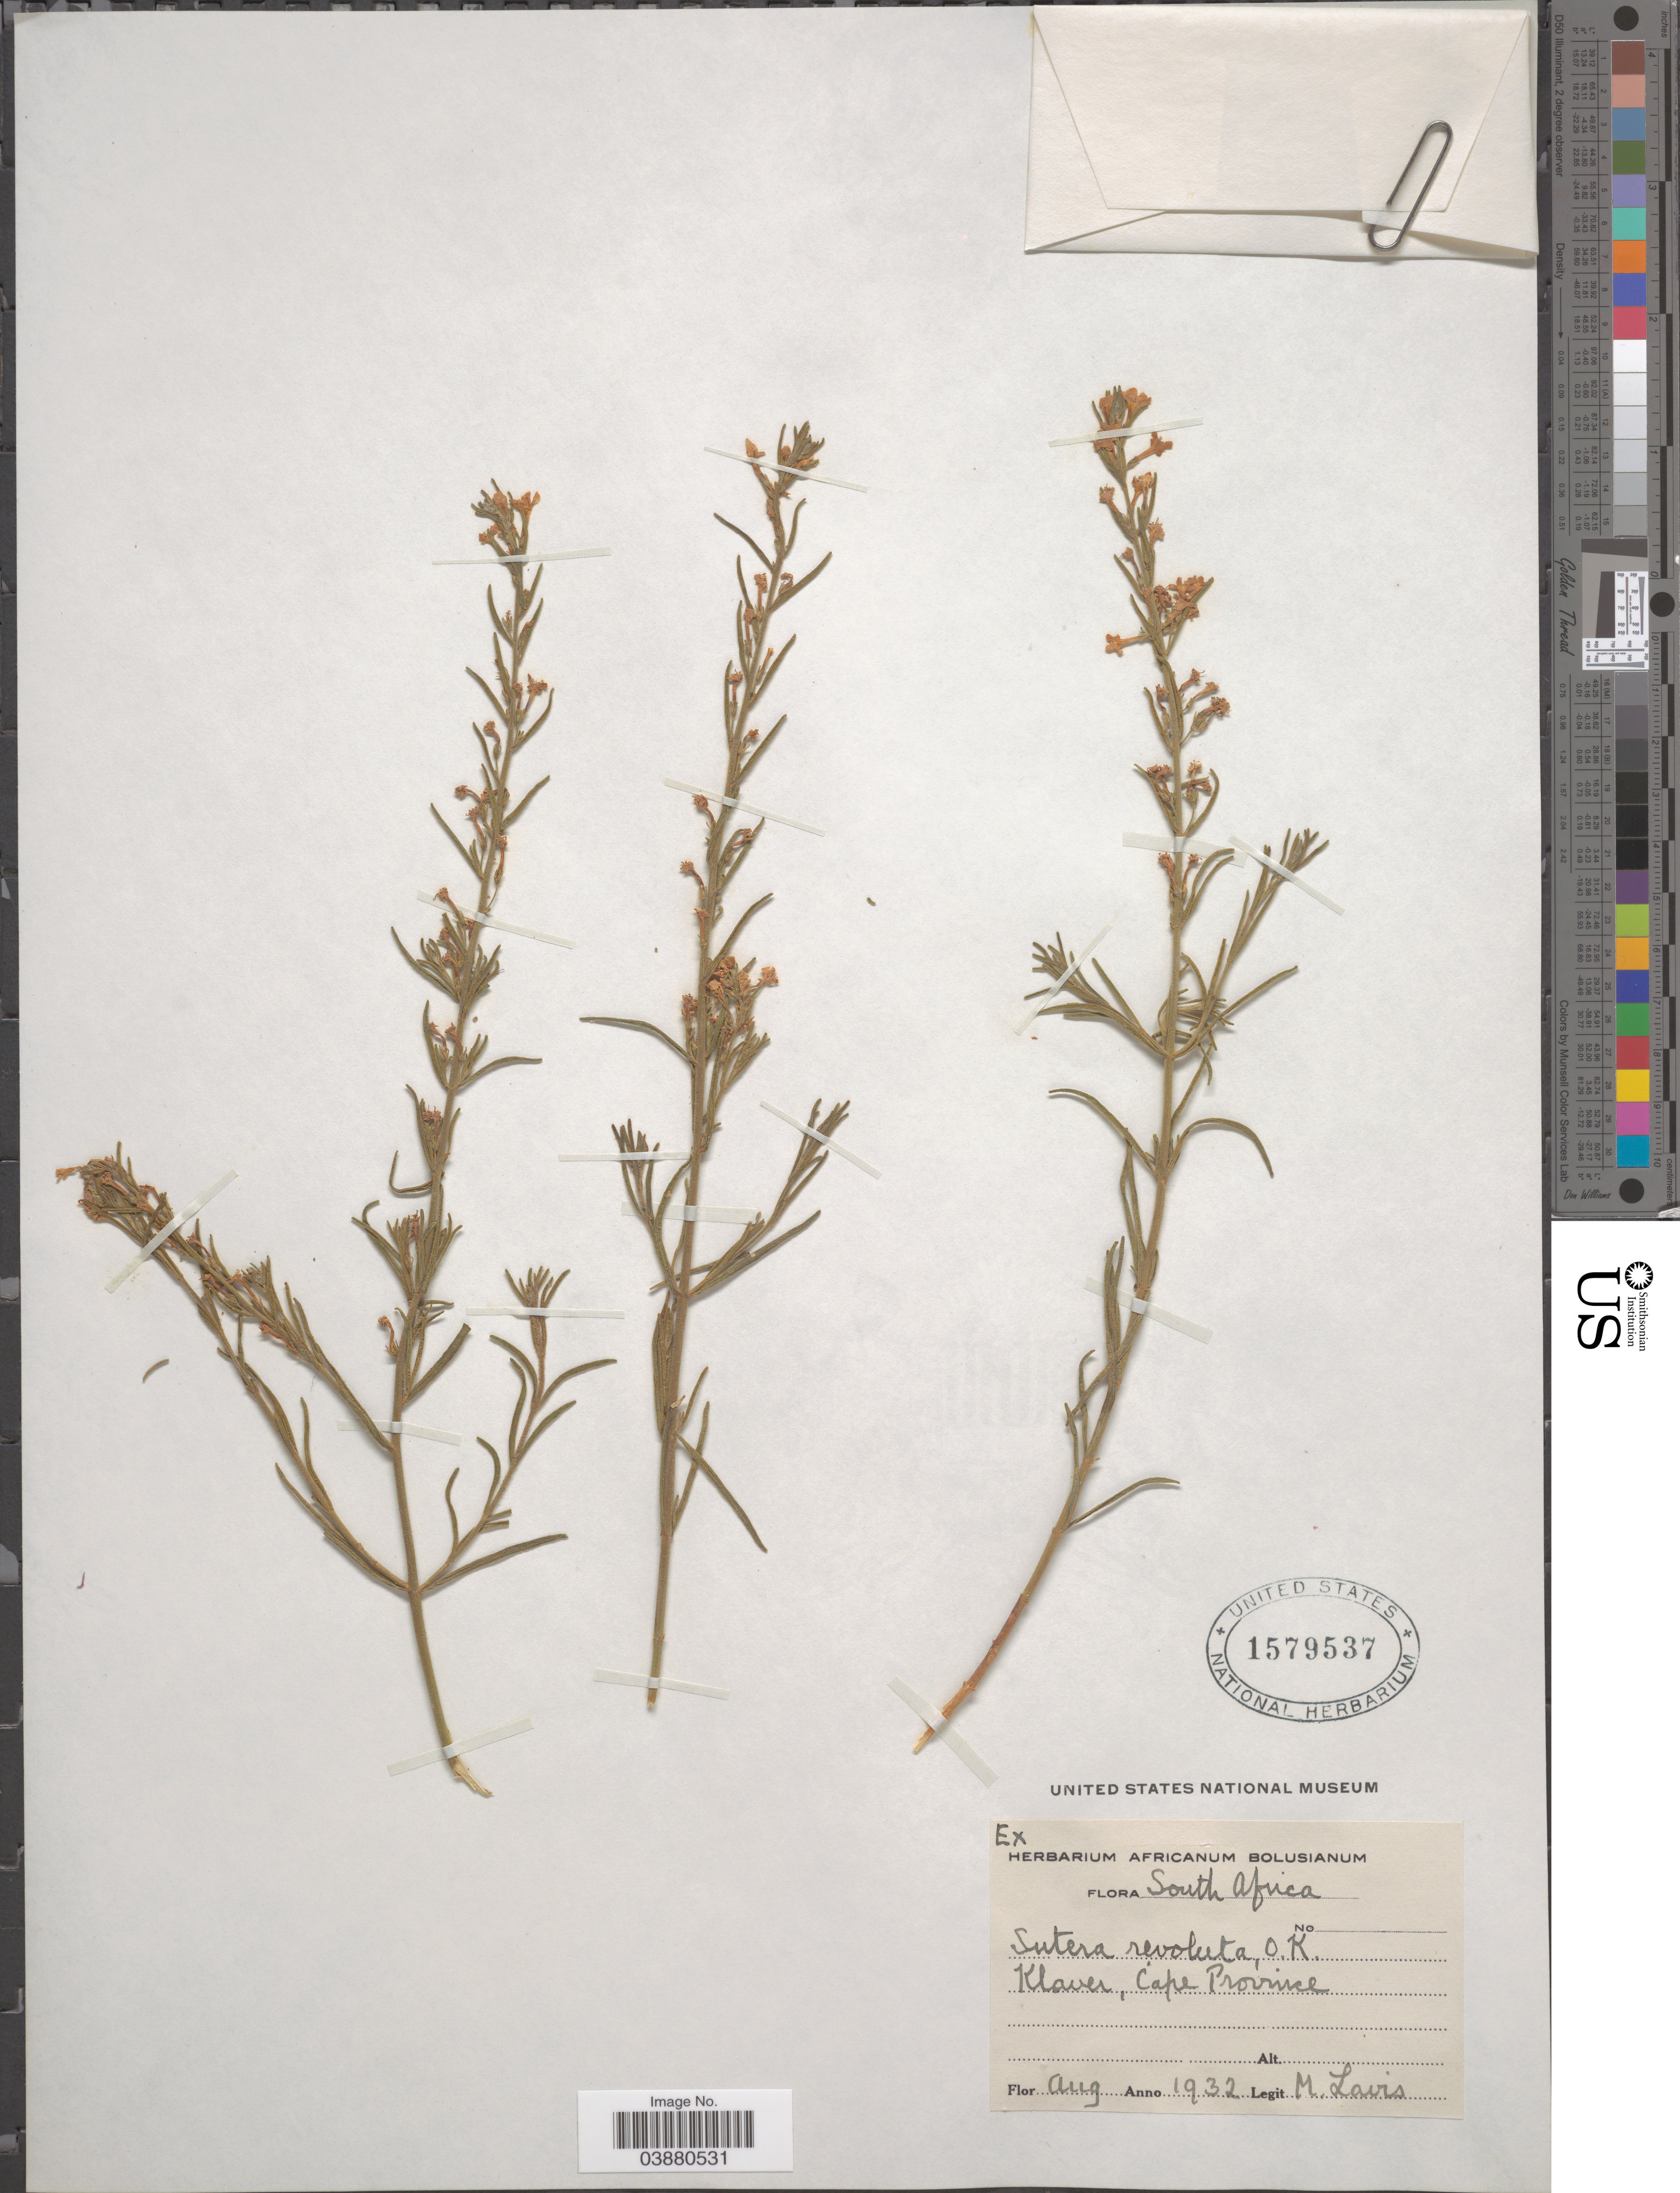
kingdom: Plantae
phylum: Tracheophyta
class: Magnoliopsida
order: Lamiales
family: Scrophulariaceae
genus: Sutera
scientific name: Sutera revoluta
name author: (Thunb.) Kuntze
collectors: M. Lavis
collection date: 1932-08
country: South Africa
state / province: Western Cape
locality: Klaver.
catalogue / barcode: US 1579537